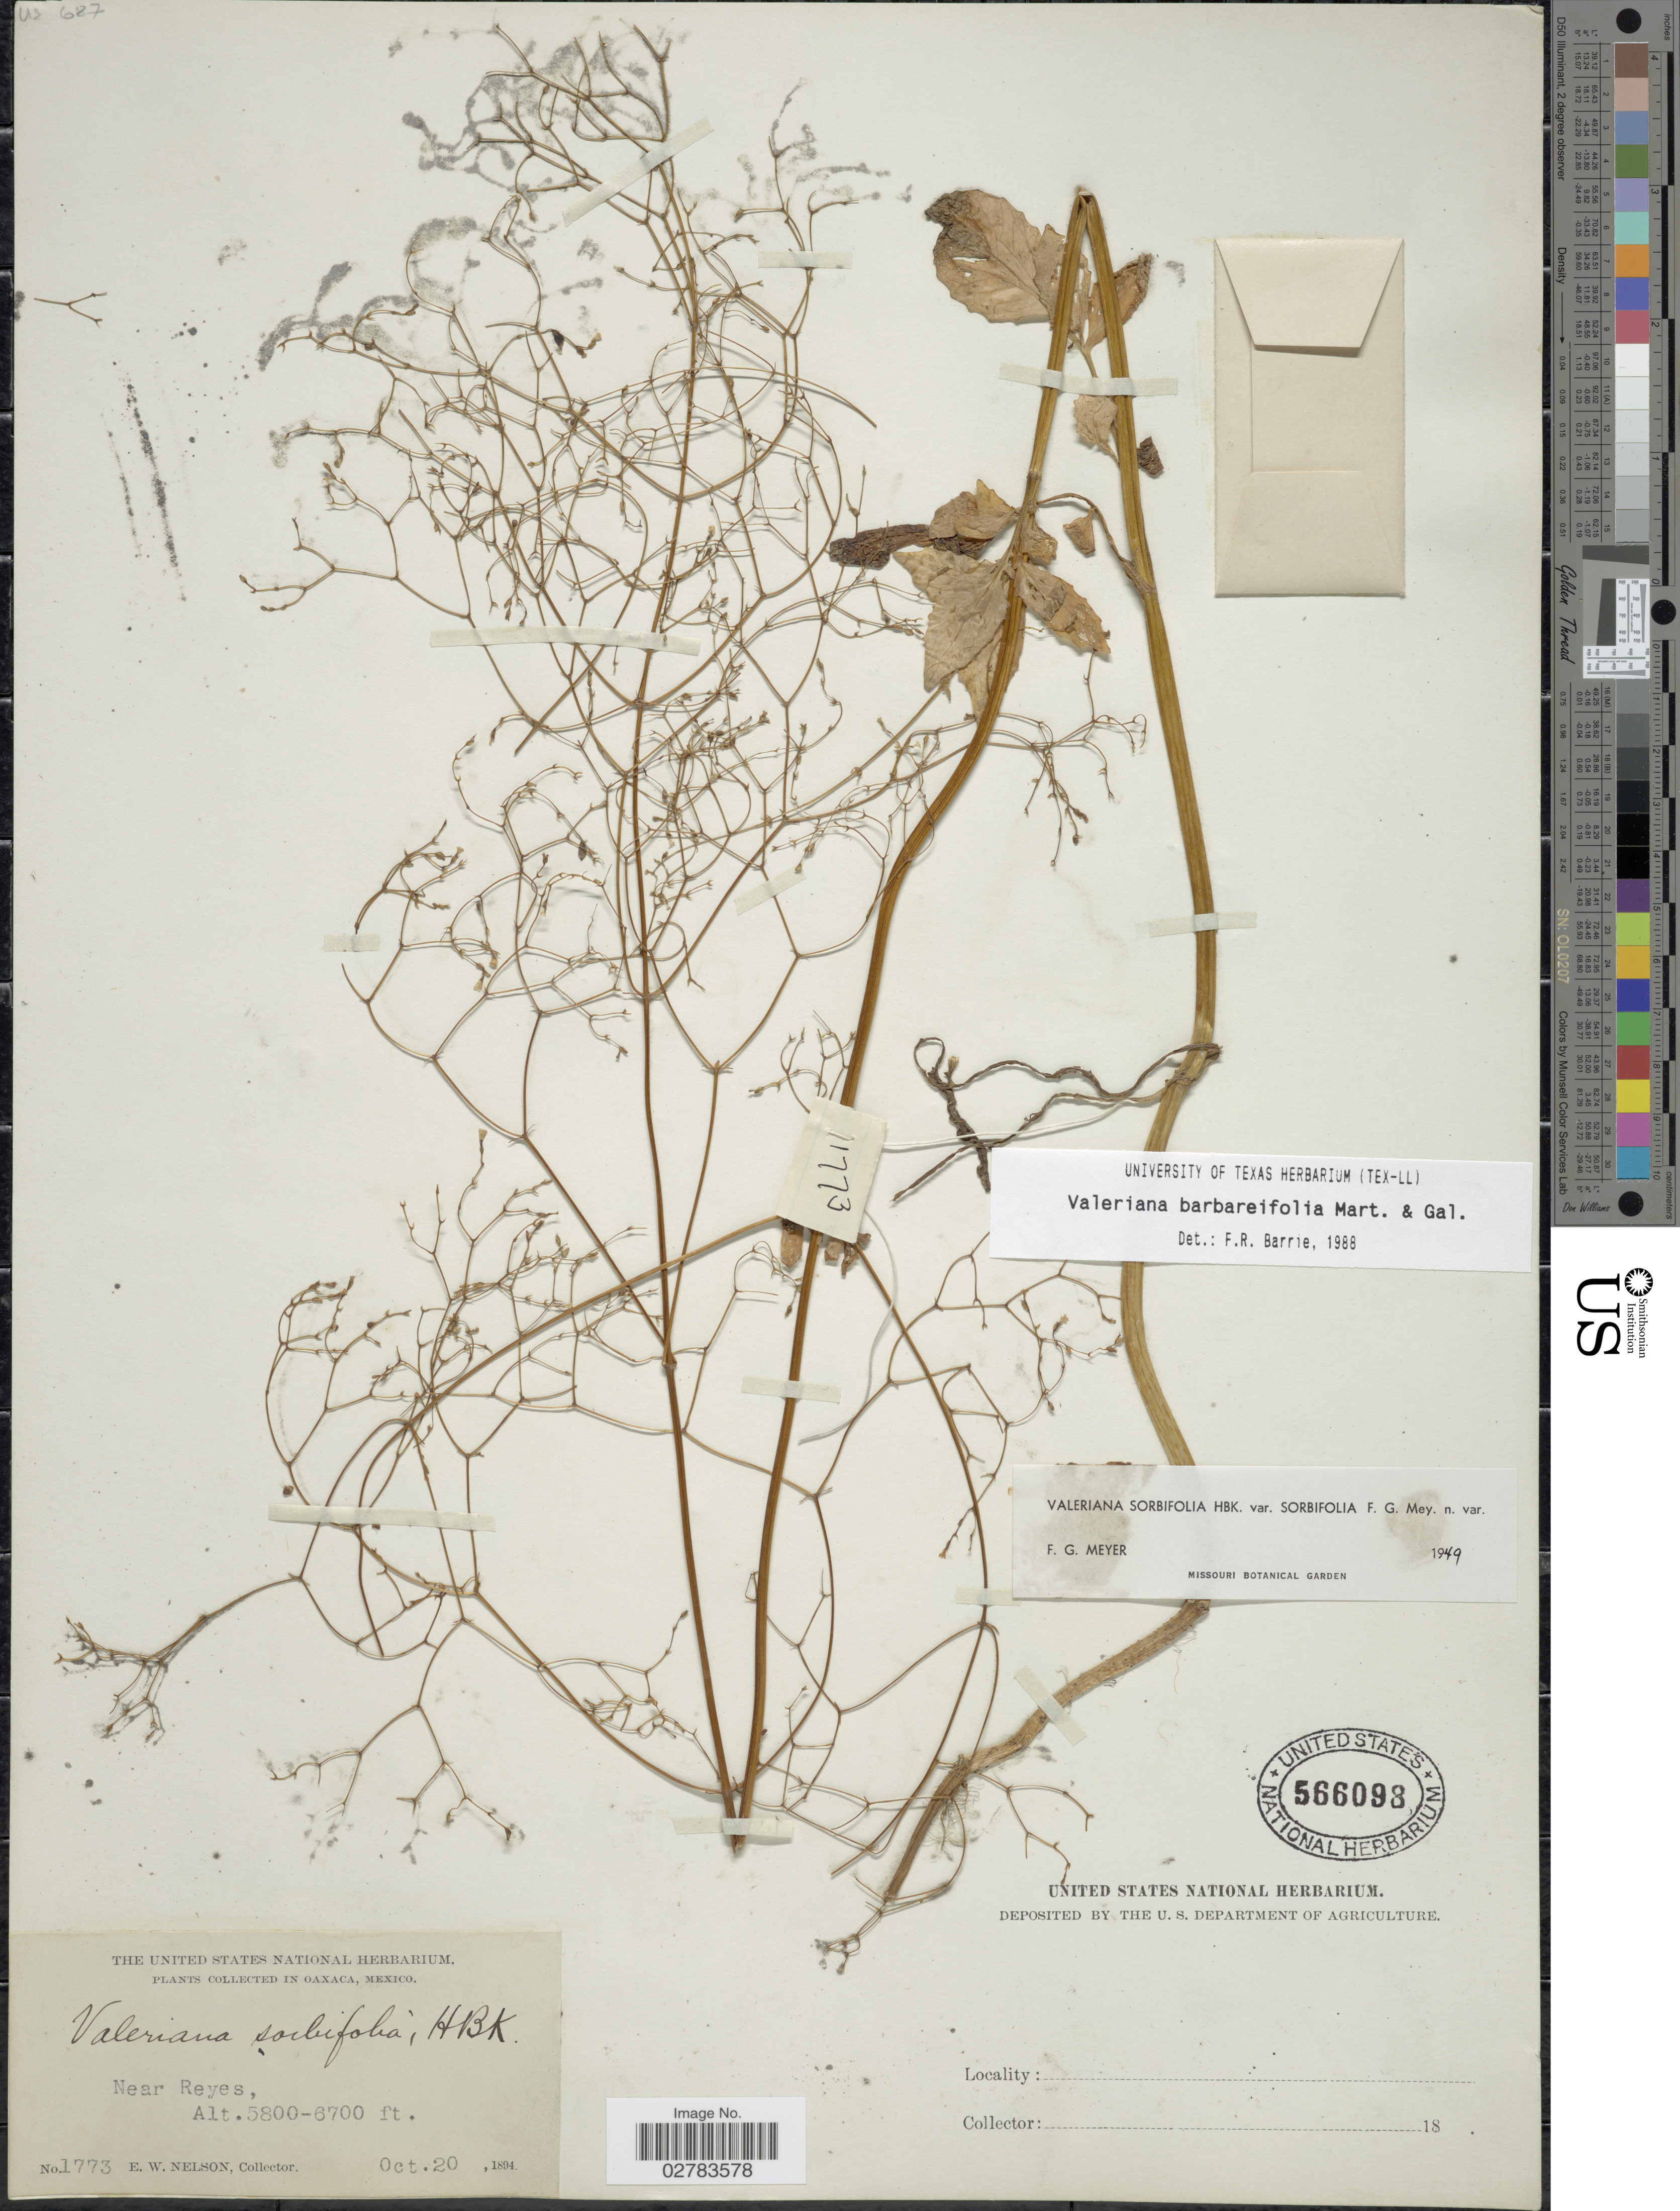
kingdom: Plantae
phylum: Tracheophyta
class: Magnoliopsida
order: Dipsacales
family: Caprifoliaceae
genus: Valeriana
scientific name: Valeriana barbareifolia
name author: M. Martens & Galeotti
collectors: E. W. Nelson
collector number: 1773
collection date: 1894-10-20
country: Mexico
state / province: Oaxaca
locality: Near Reyes.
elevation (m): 1768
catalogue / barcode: US 566098